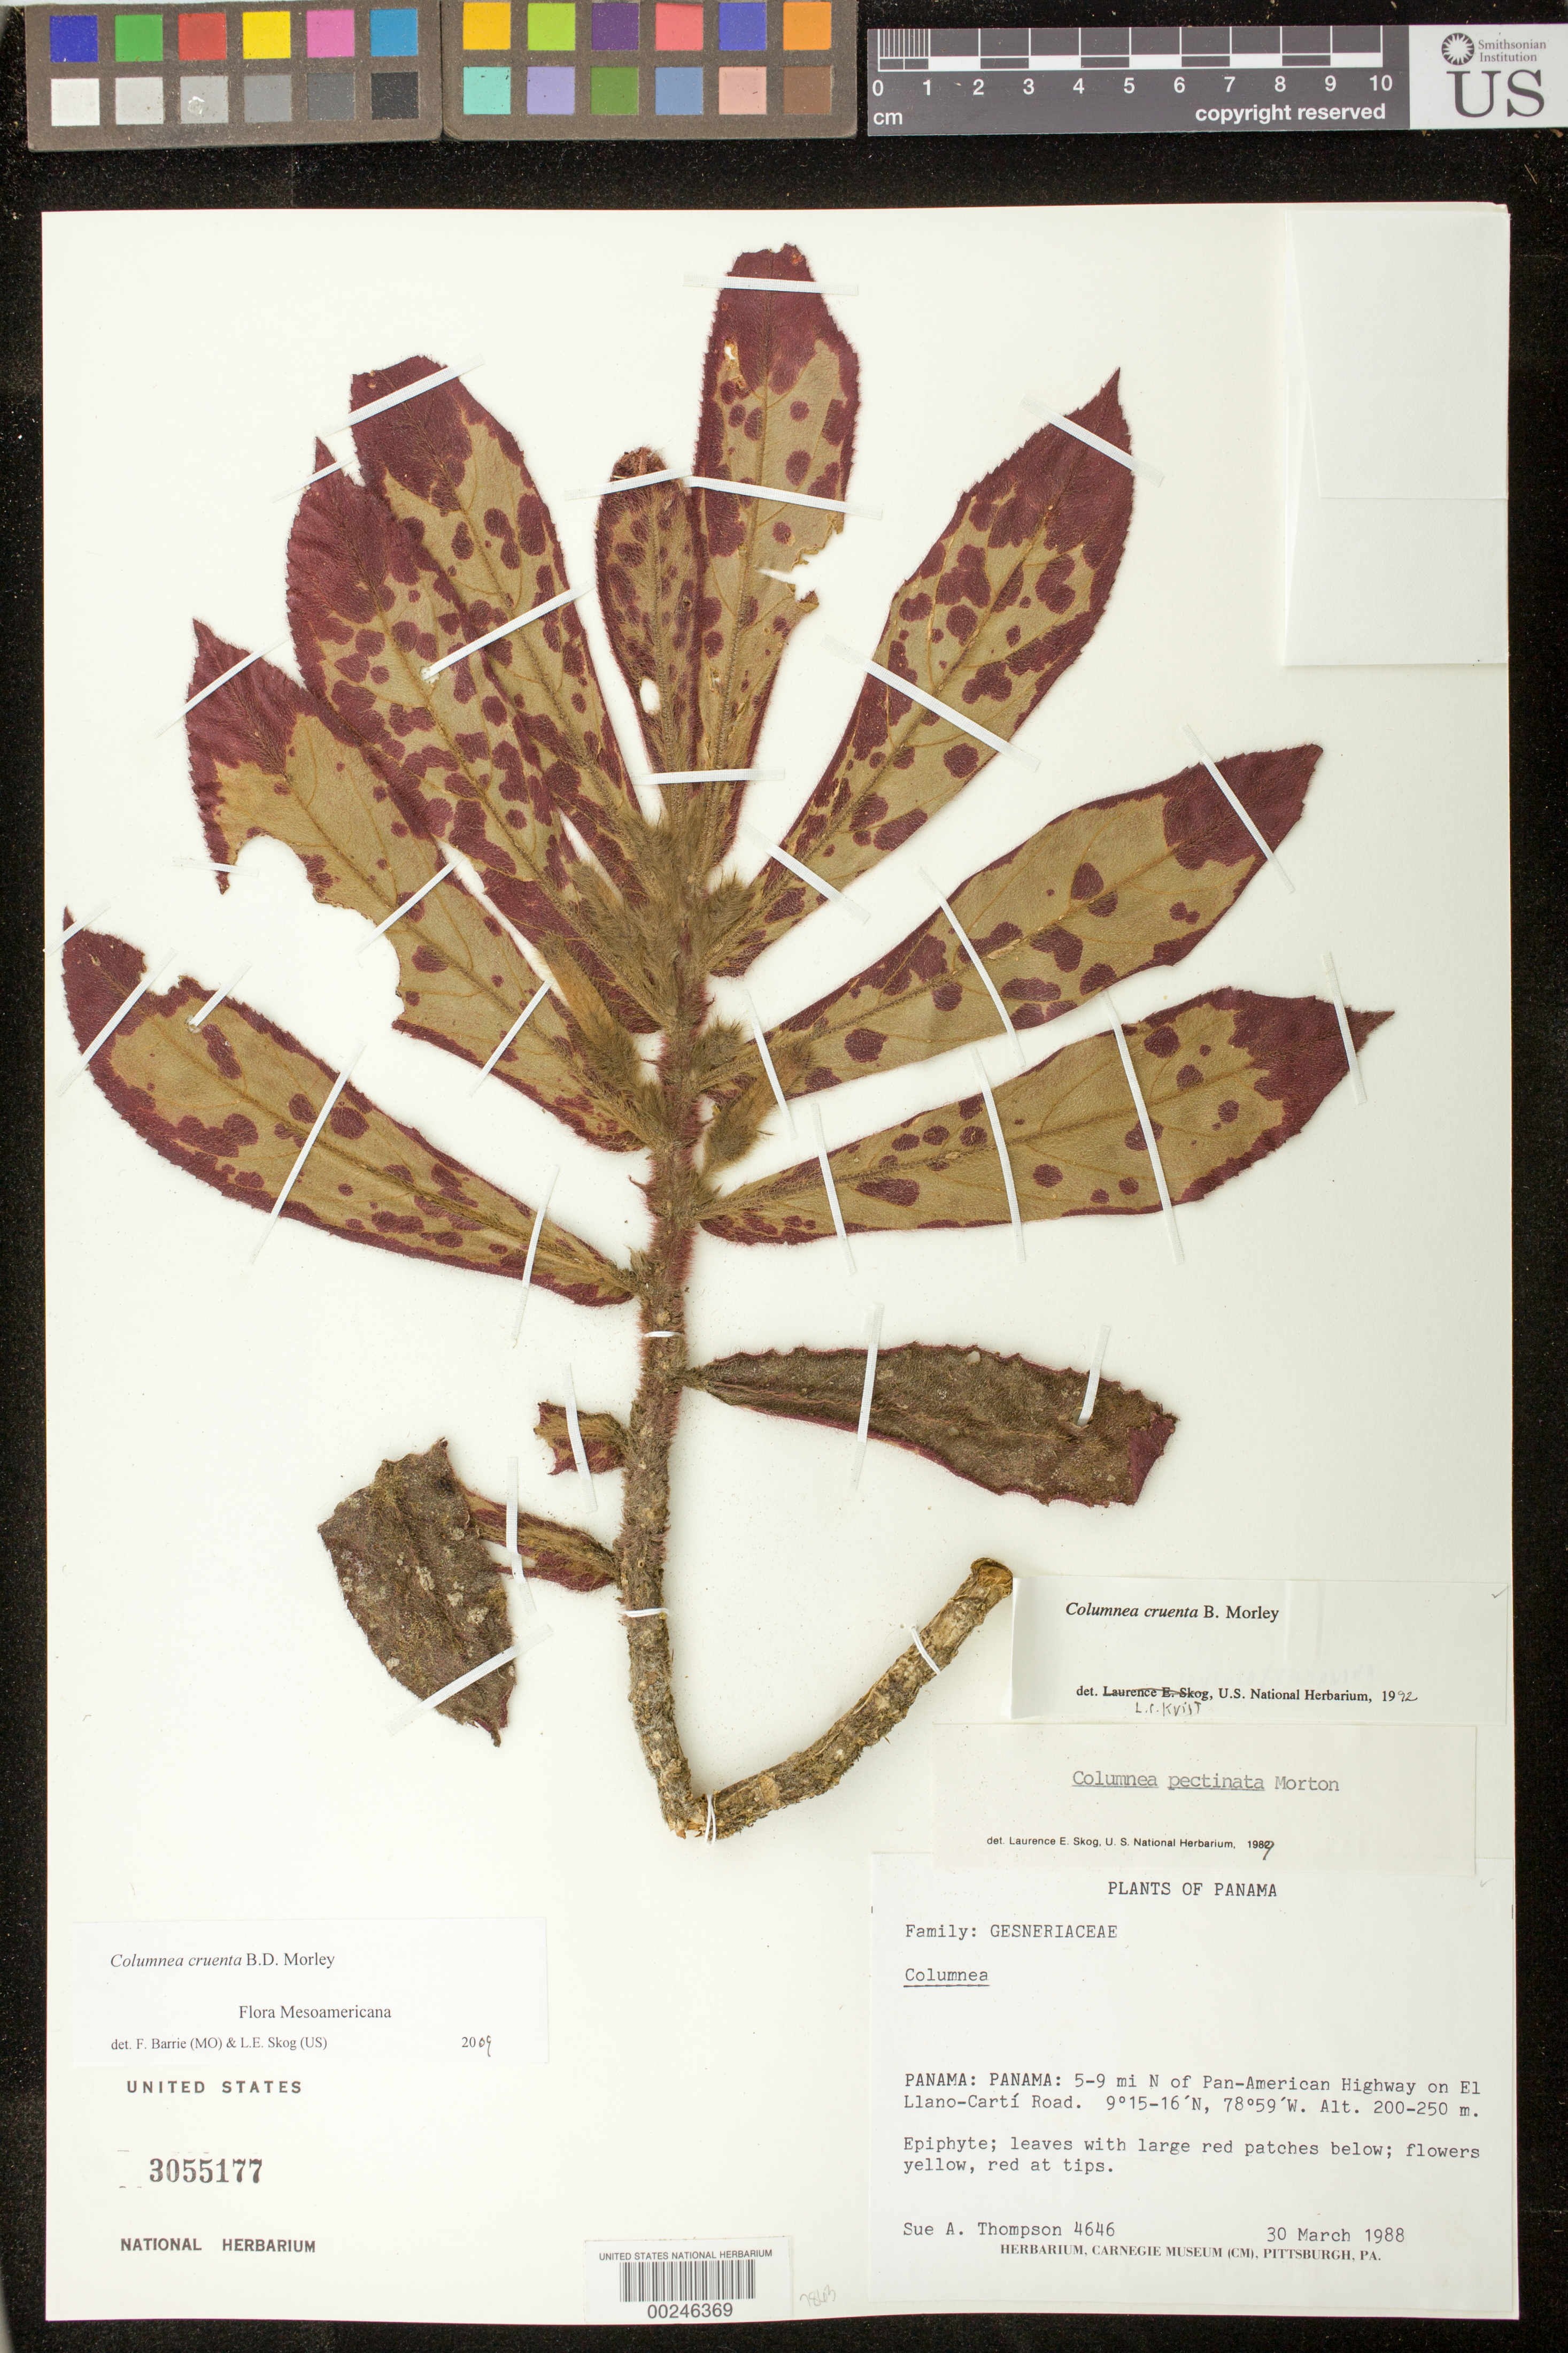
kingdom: Plantae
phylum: Tracheophyta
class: Magnoliopsida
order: Lamiales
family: Gesneriaceae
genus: Columnea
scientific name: Columnea cruenta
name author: B.D. Morley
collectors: S. A. Thompson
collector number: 4646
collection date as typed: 30 Mar 1988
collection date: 1988-03-30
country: Panama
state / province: Panamá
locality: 5-9 mi N of Pan-American highway on El Llano-Carti road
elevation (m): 200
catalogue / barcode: US 3055177